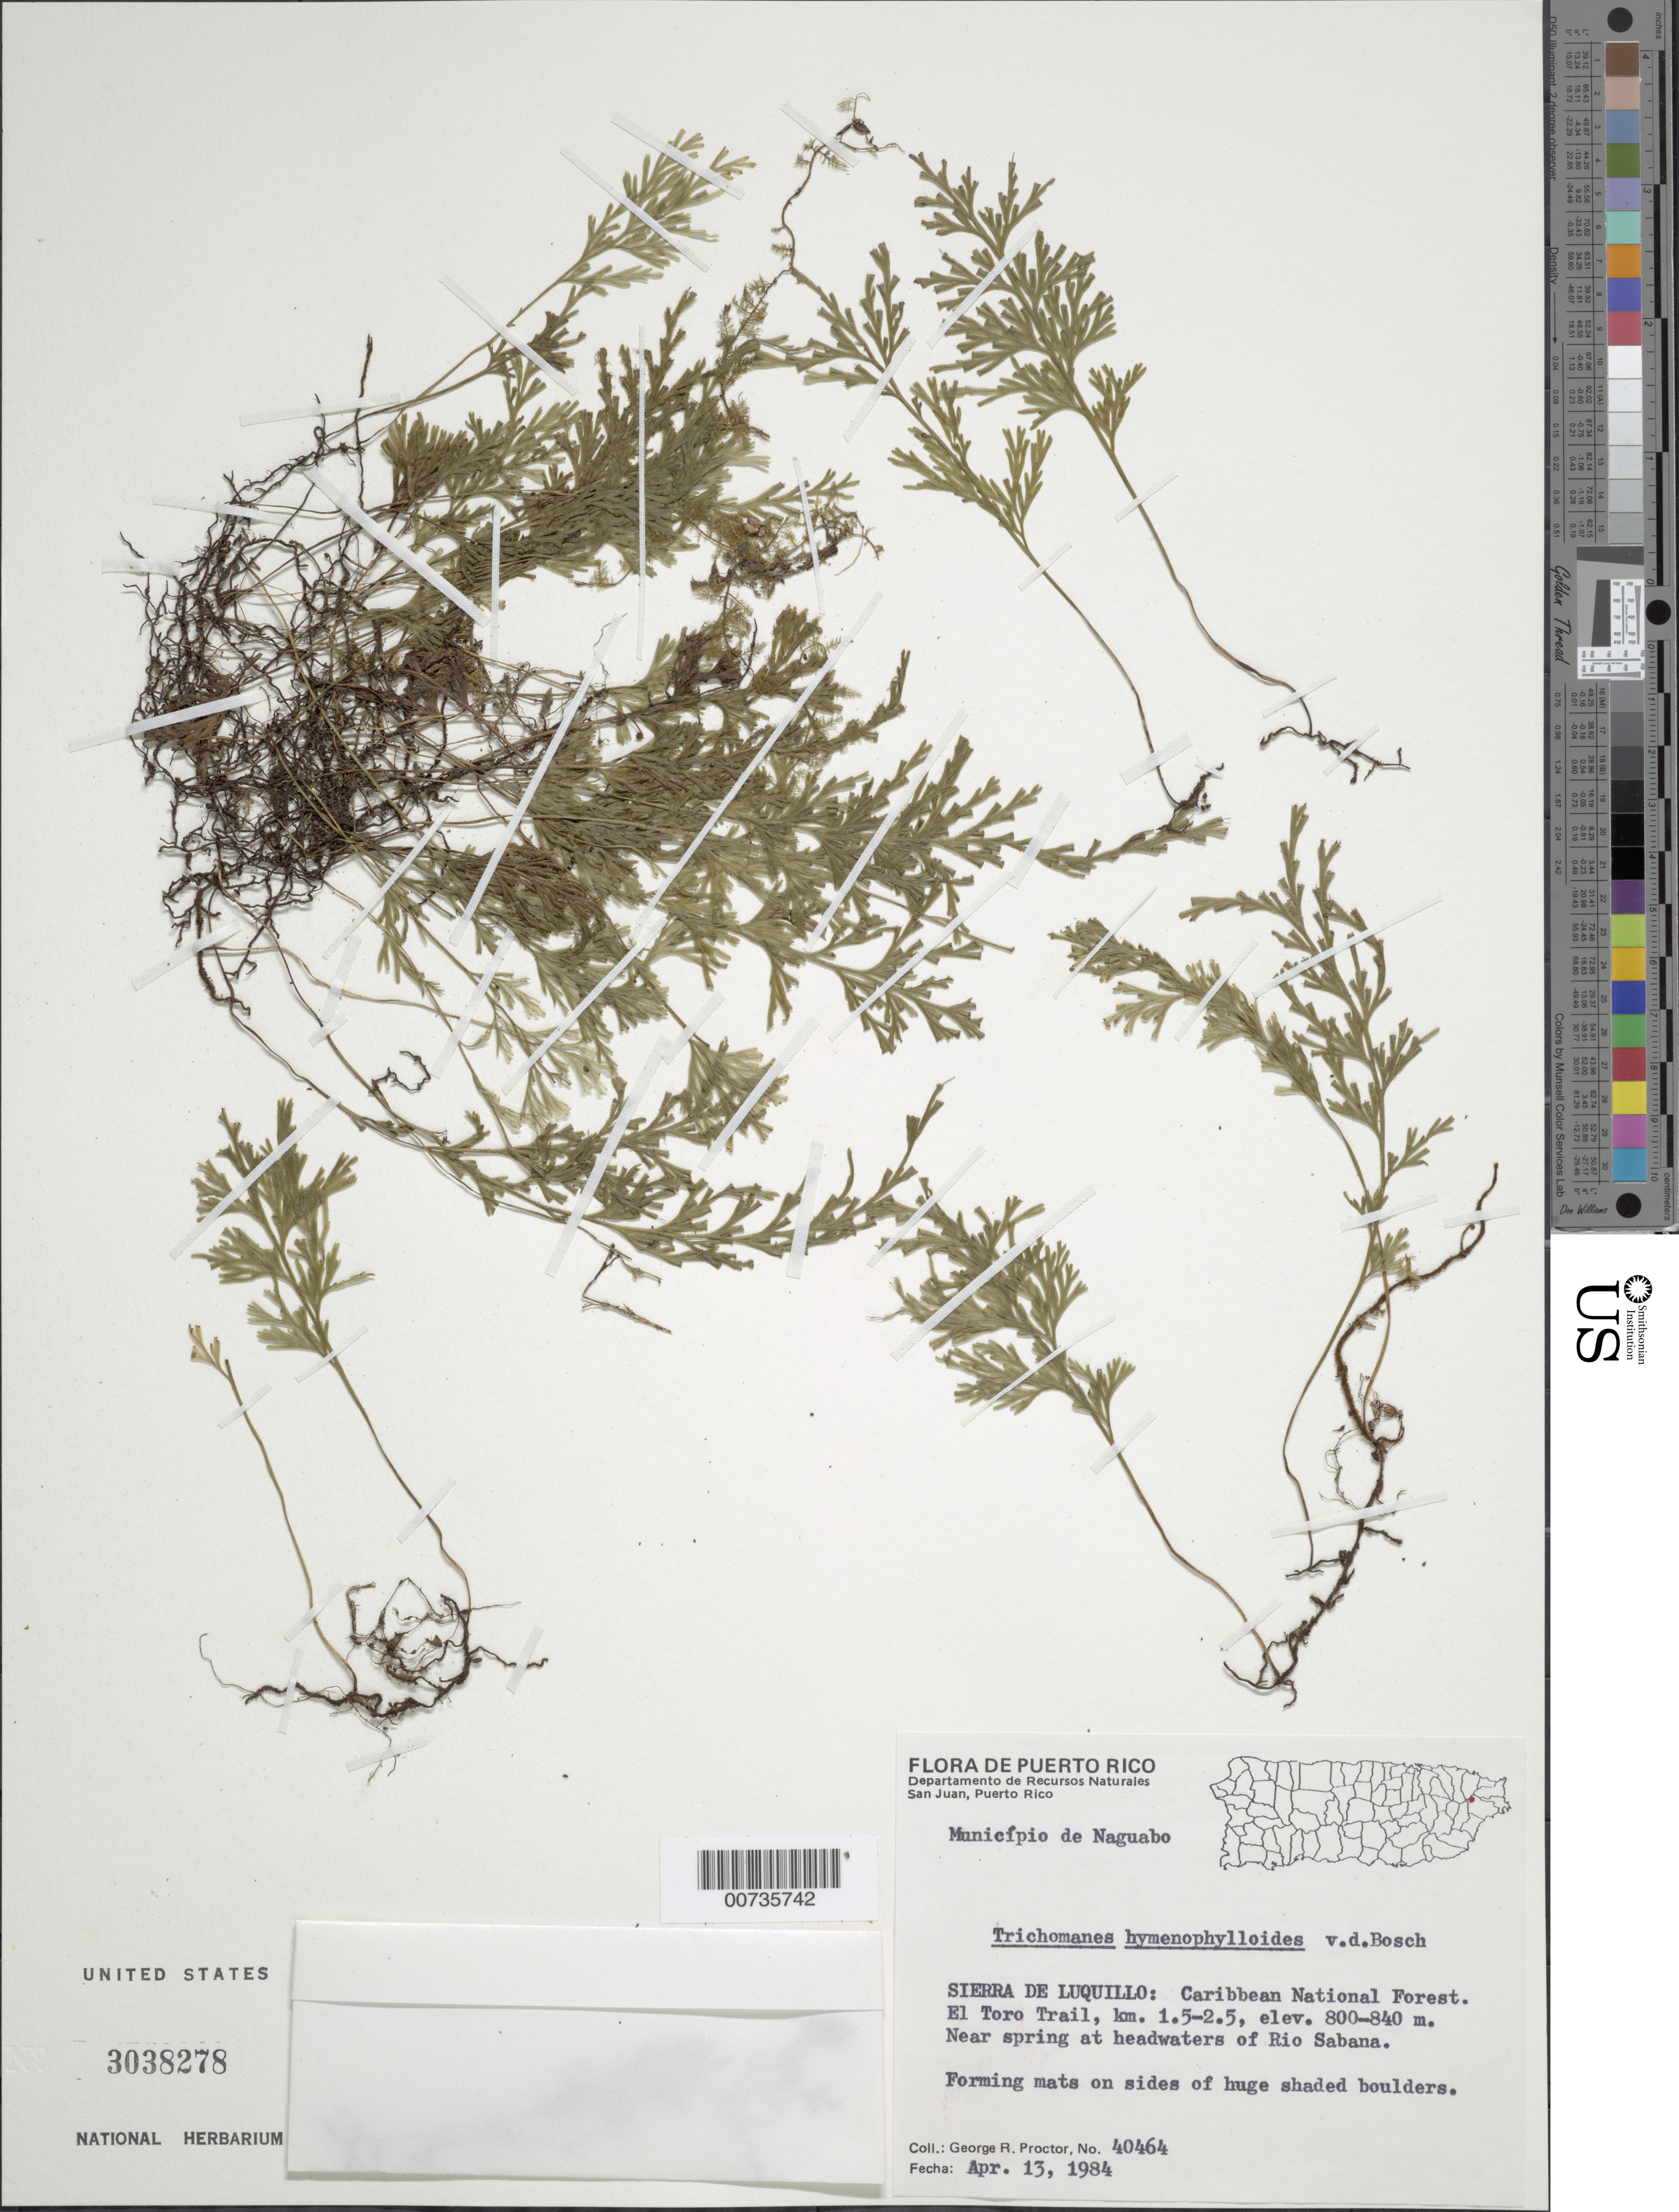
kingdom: Plantae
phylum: Tracheophyta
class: Polypodiopsida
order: Hymenophyllales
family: Hymenophyllaceae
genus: Polyphlebium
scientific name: Polyphlebium hymenophylloides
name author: (Bosch) Ebihara & Dubuisson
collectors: G. R. Proctor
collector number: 40464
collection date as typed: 13 Apr 1984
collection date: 1984-04-13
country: Puerto Rico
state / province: Naguabo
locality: Mun. Naguabo, Sierra de Luquillo: Carib. Natl. Forest El Toro Trail, km 1.5-2.5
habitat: Near spring at headwaters of Rio Sabana; forming mats on sides of huge shaded boulders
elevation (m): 800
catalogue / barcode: US 3038278